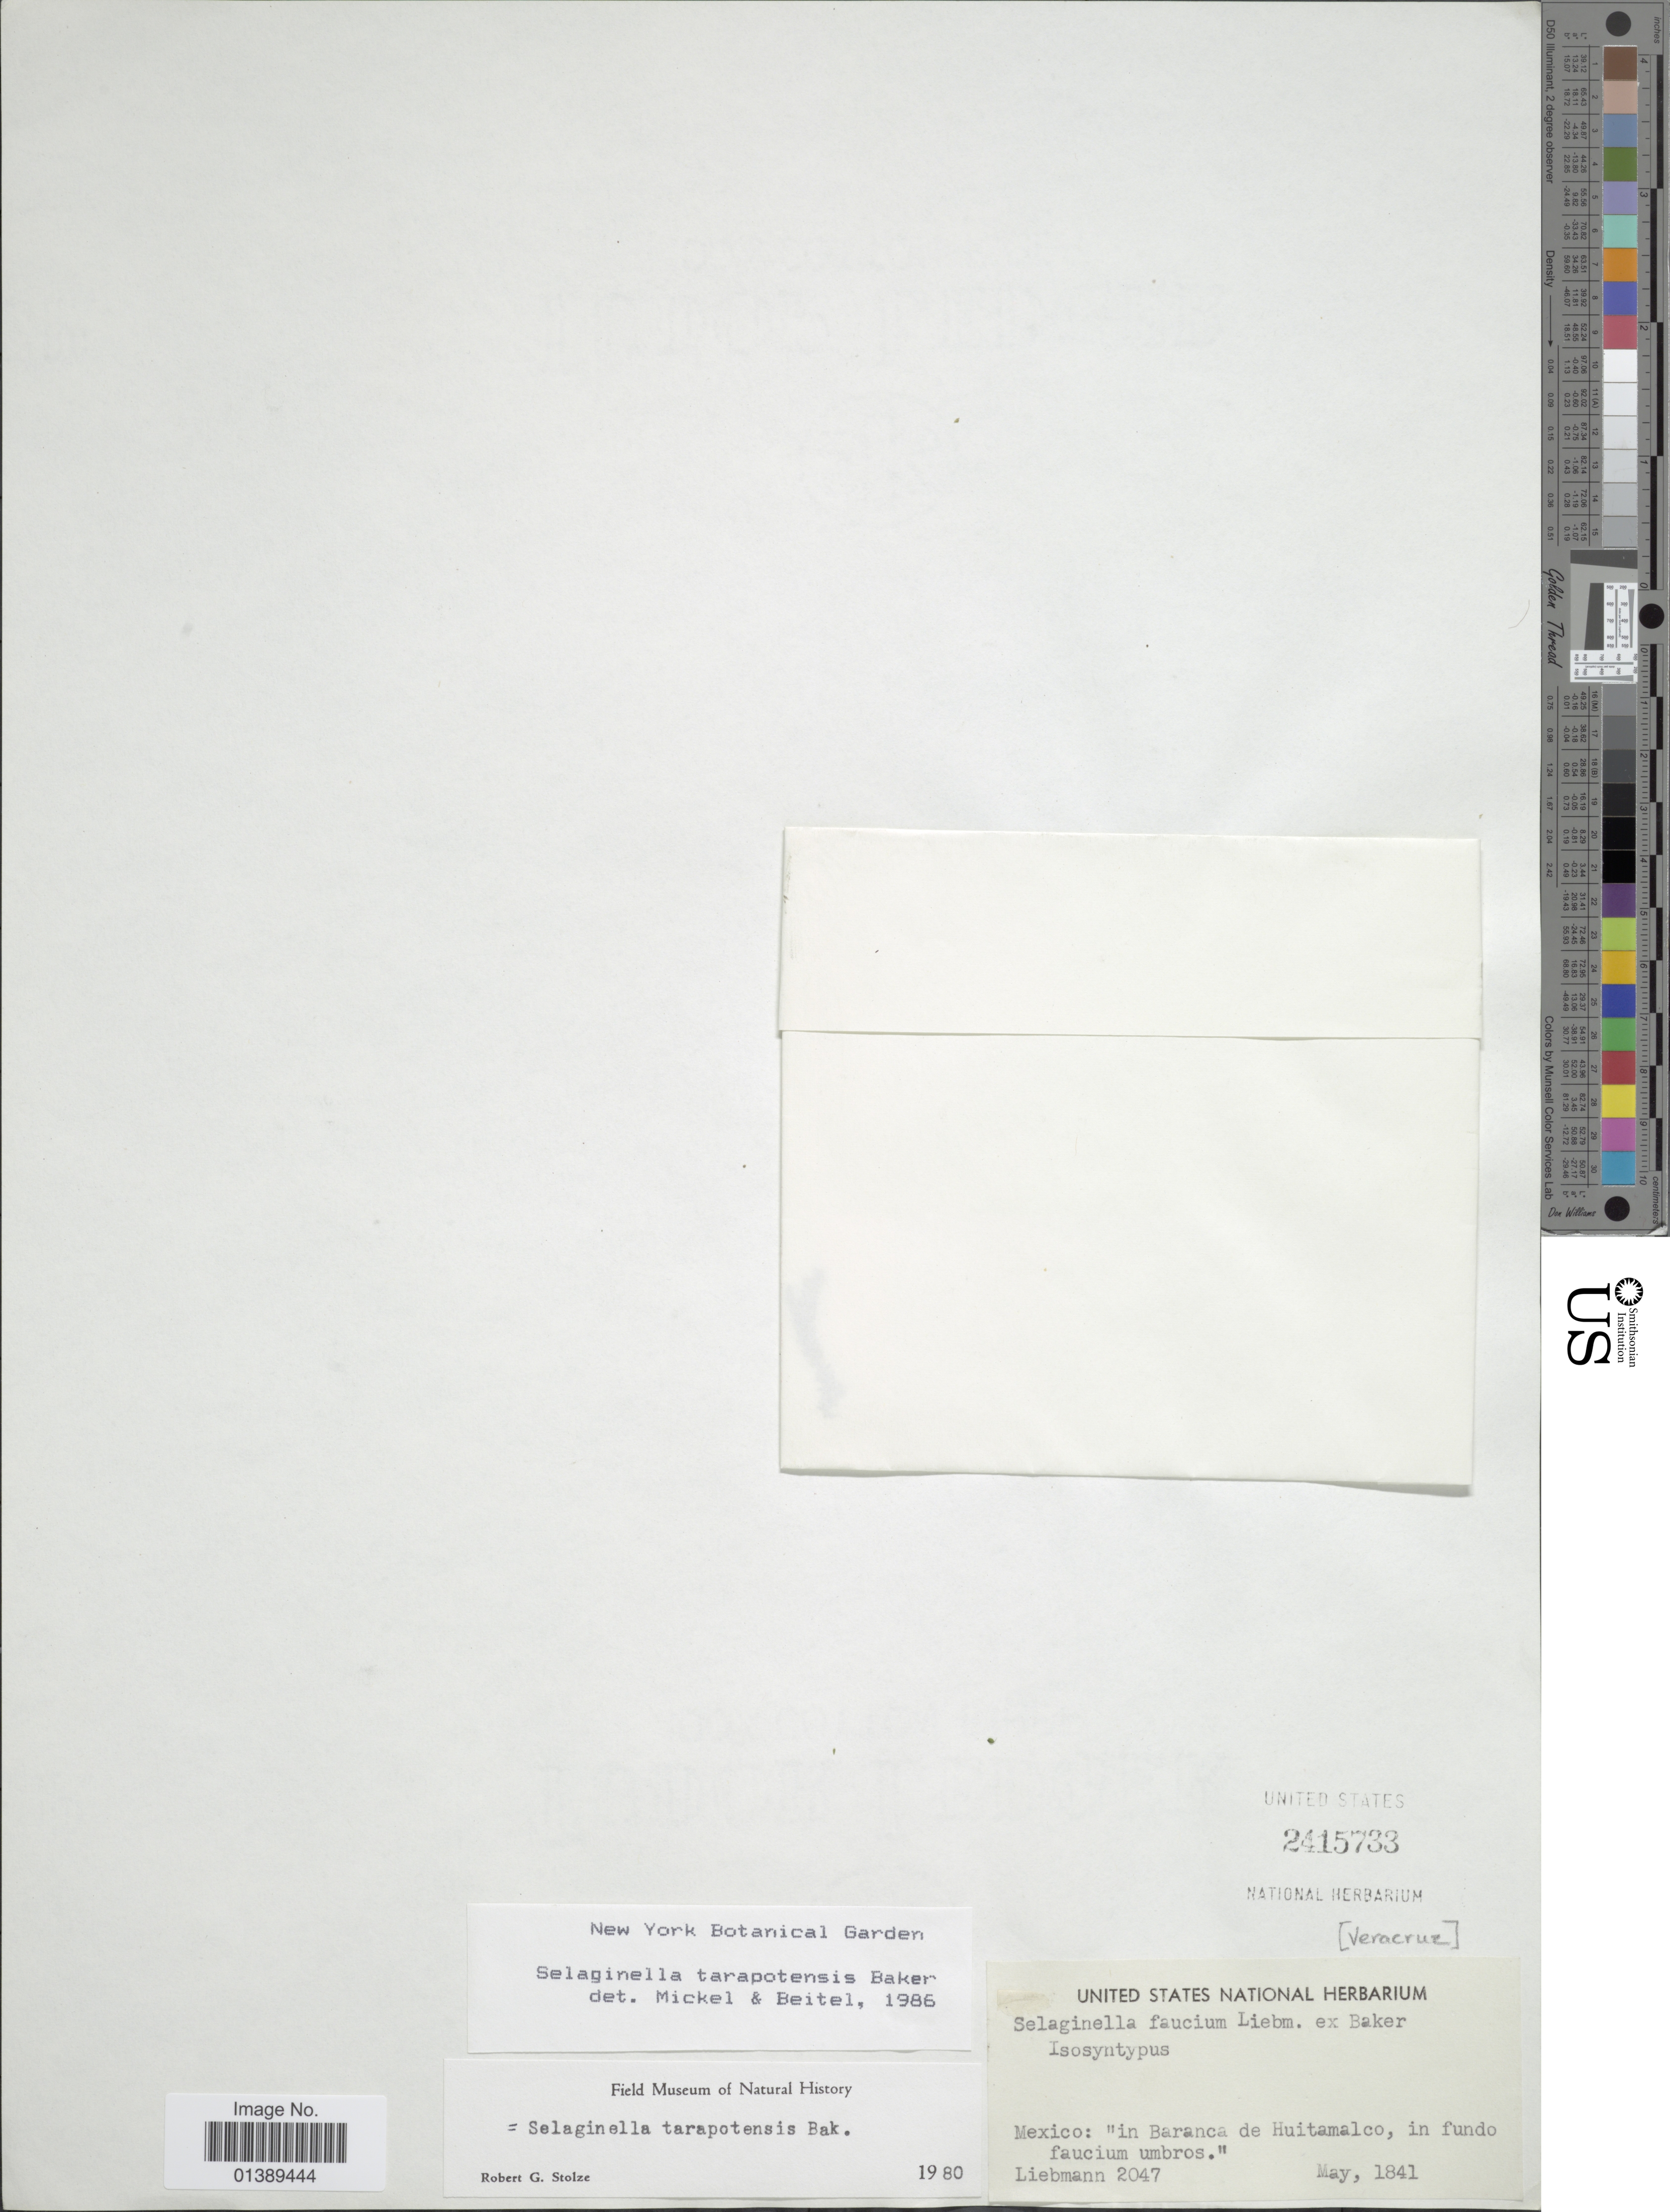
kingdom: Plantae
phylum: Tracheophyta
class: Lycopodiopsida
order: Selaginellales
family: Selaginellaceae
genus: Selaginella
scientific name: Selaginella tarapotensis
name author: Baker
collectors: Liebmann, --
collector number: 2047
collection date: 1841-05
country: Mexico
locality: In Barranca de Huiamalco, in fundo faucium umbros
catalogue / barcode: US 2415733